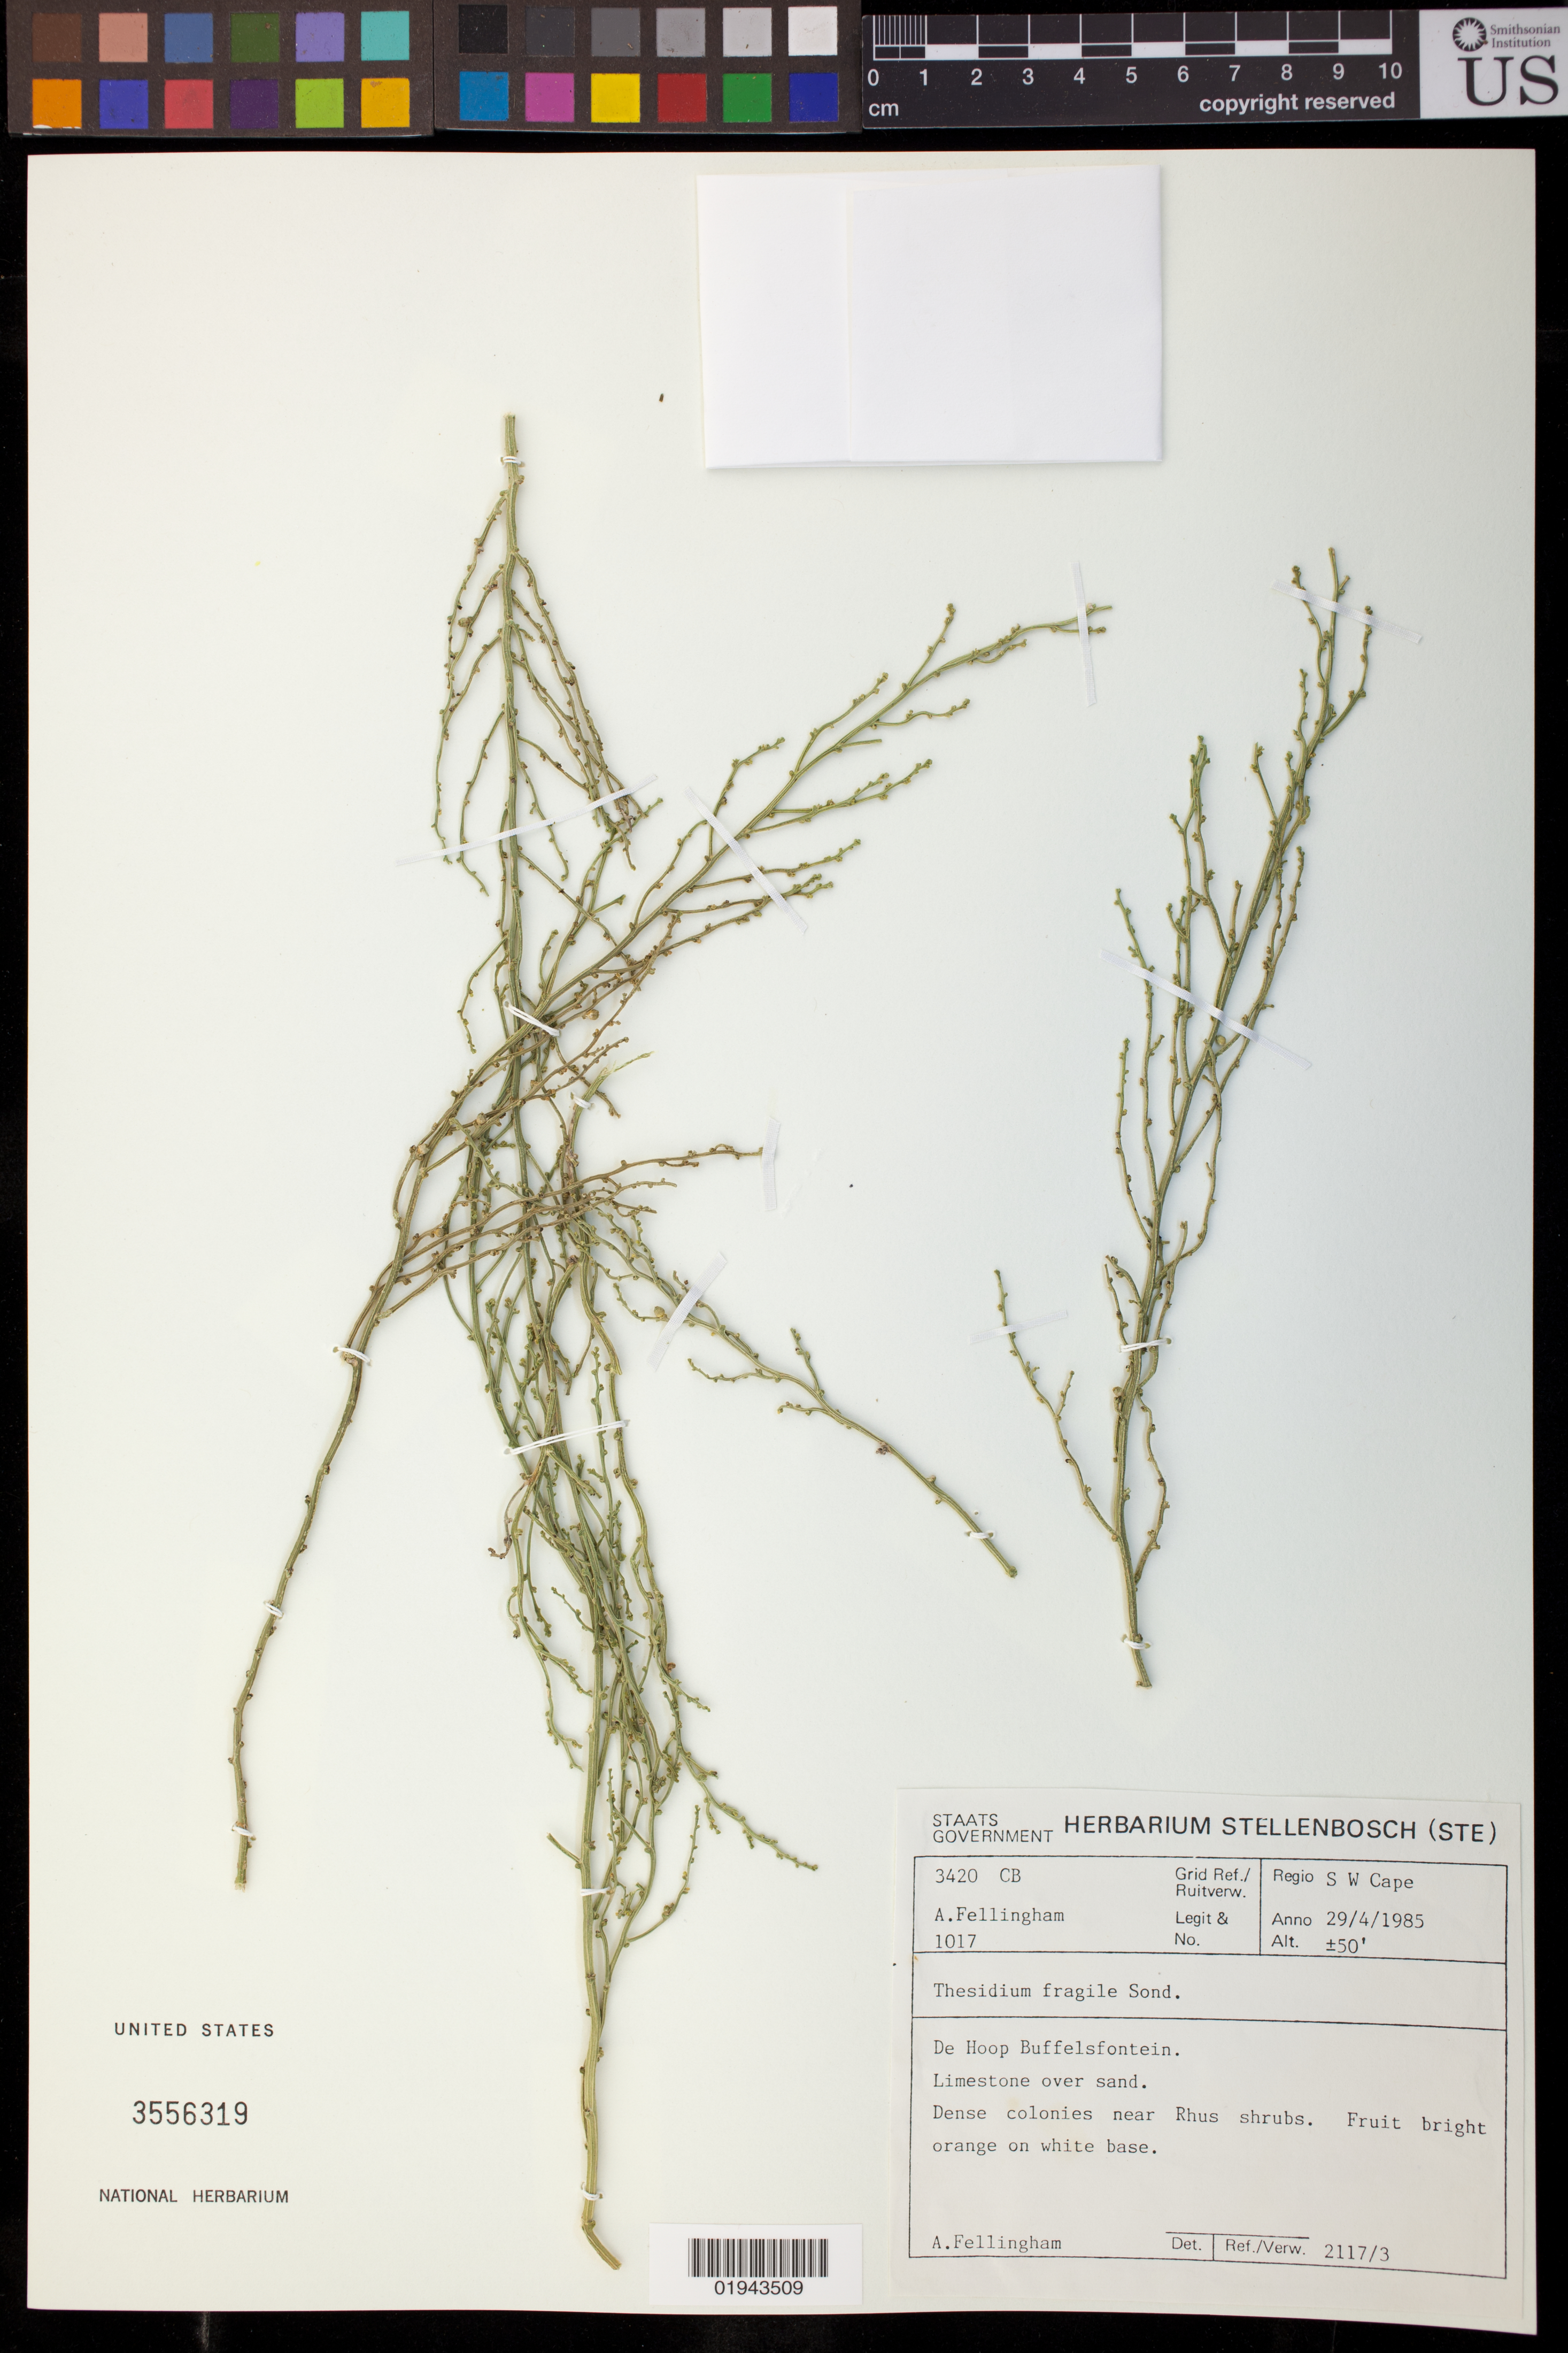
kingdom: Plantae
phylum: Tracheophyta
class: Magnoliopsida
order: Santalales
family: Thesiaceae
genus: Thesium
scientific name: Thesium confusum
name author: J.C. Manning & F. Forest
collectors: A. Fellingham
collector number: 1017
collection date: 1985-04-29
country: South Africa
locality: De Hoop Buffelsfontein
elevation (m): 15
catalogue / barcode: US 3556319